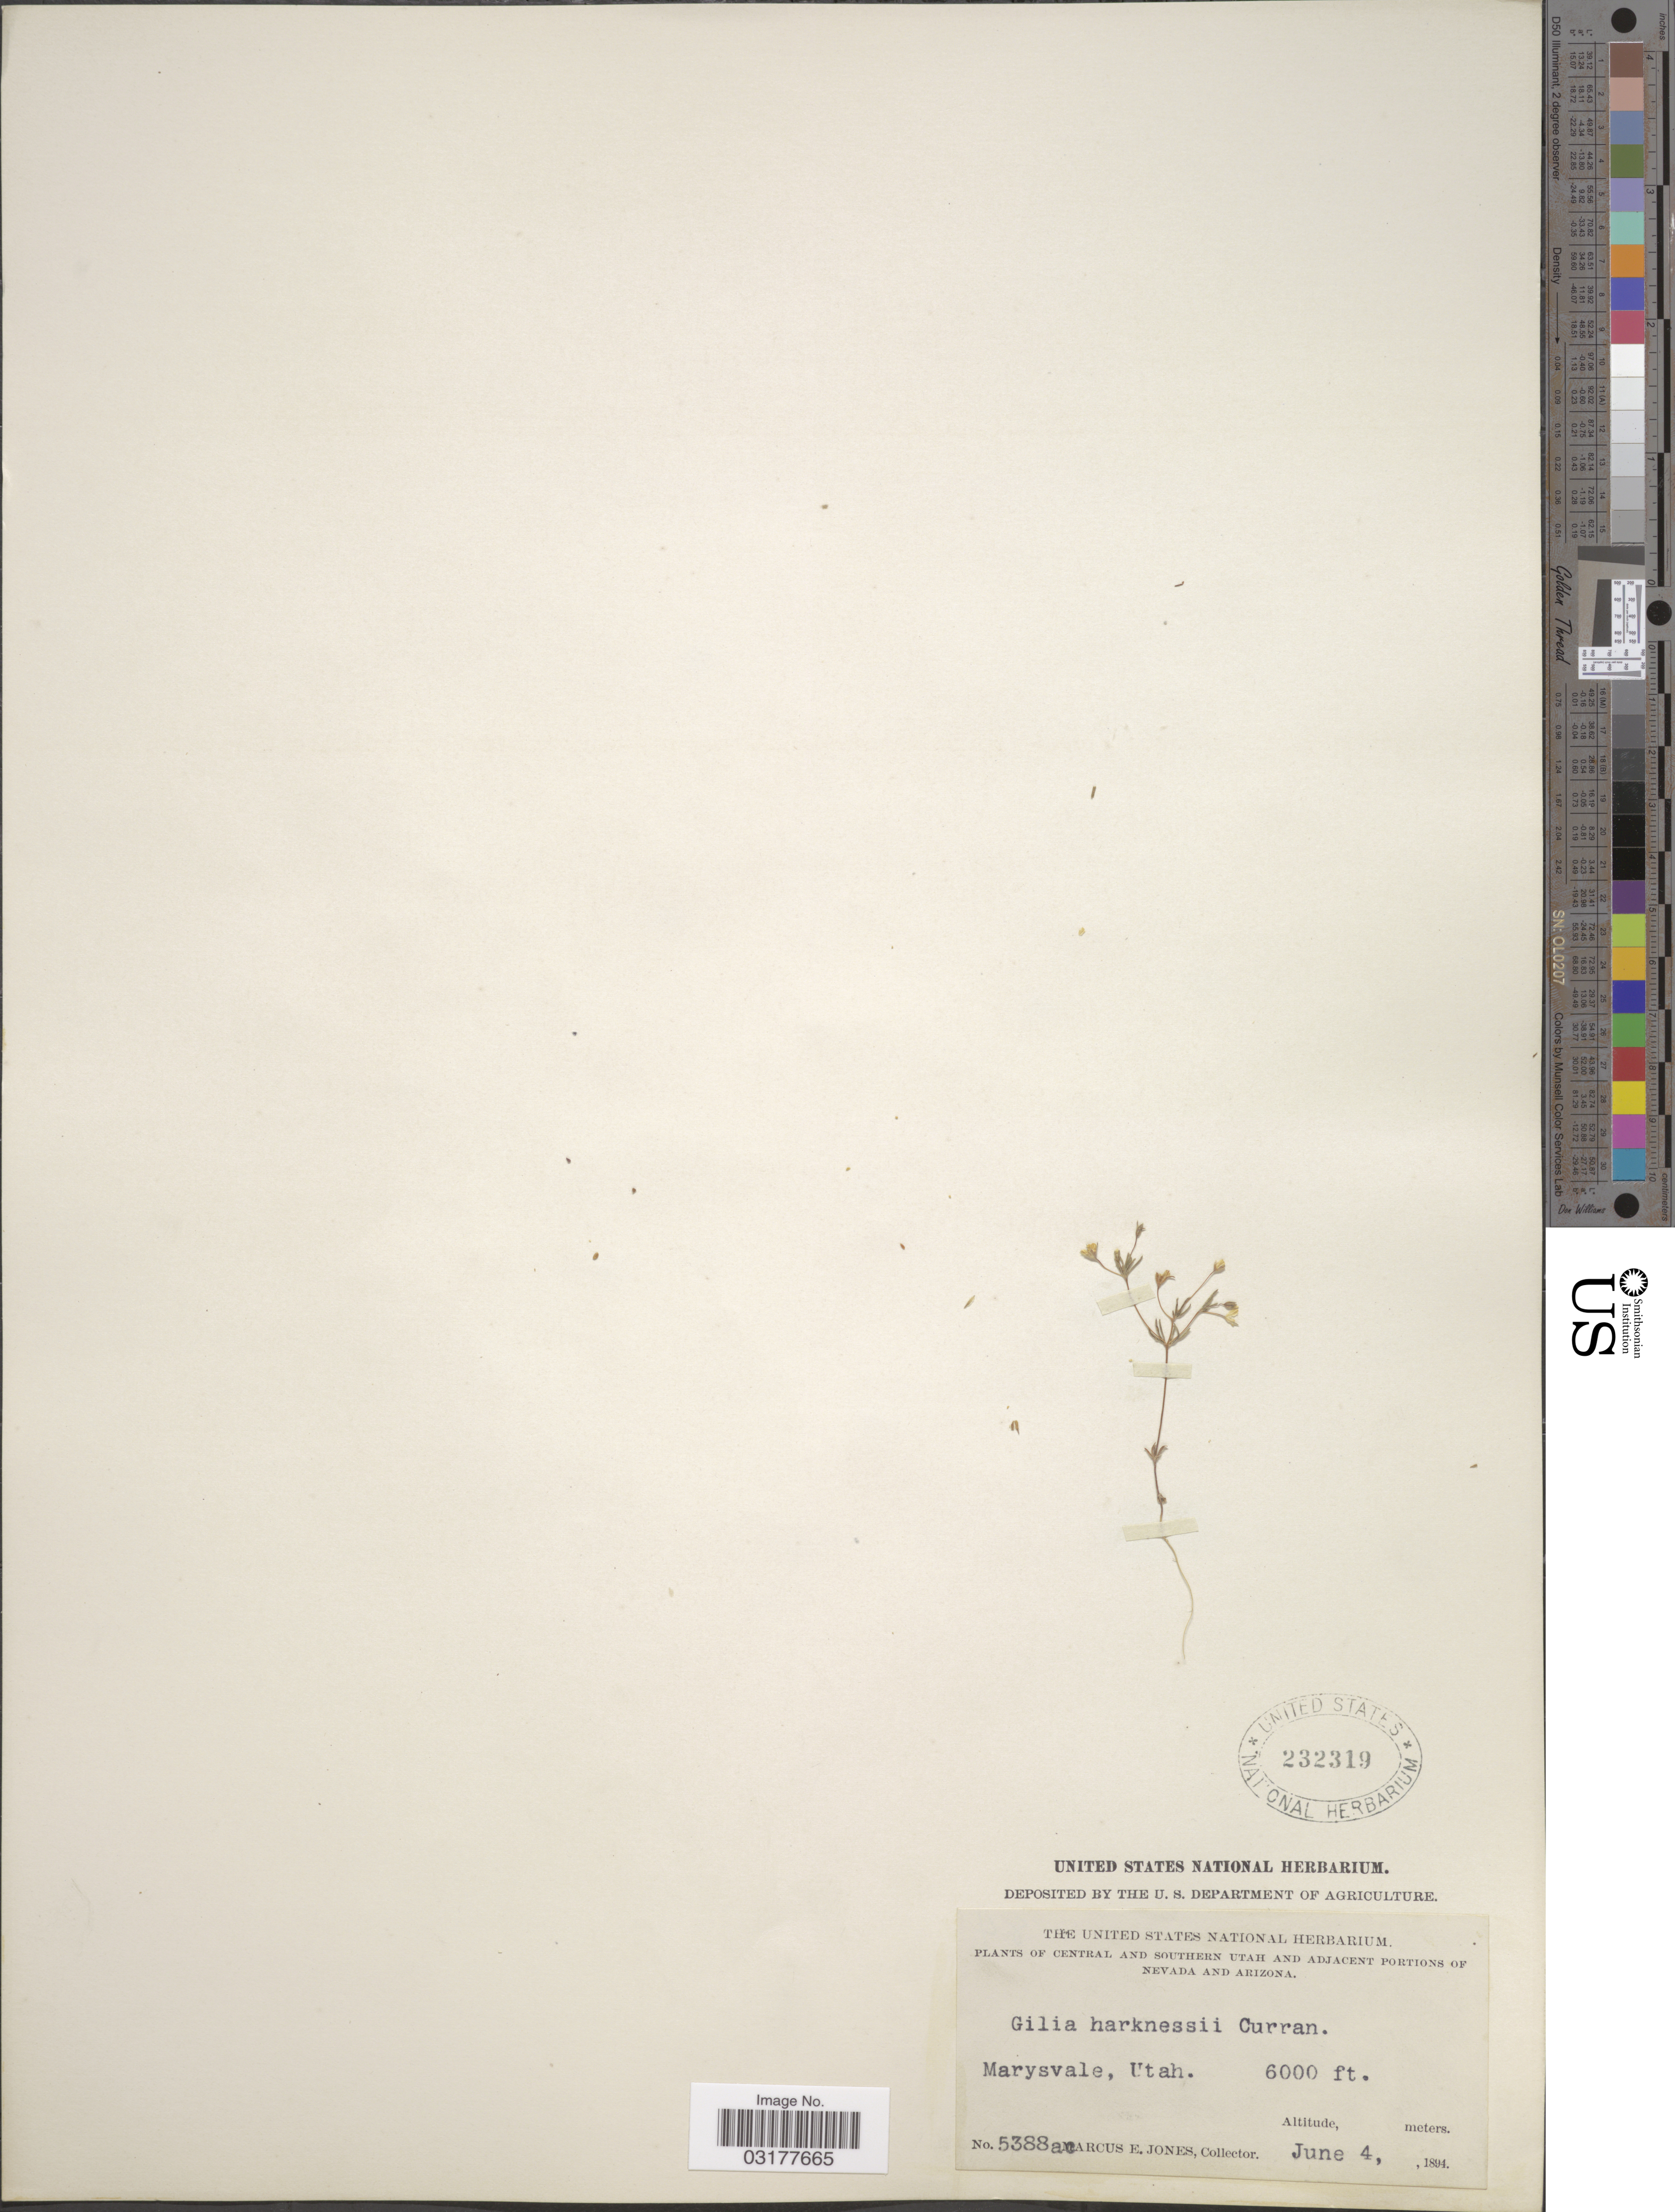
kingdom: Plantae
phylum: Tracheophyta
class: Magnoliopsida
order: Ericales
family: Polemoniaceae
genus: Leptosiphon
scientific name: Leptosiphon septentrionalis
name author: (H. Mason) J.M. Porter & L.A. Johnson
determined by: Strong, Mark T., (BOT), Smithsonian Institution - National Museum of Natural History (UNITED STATES)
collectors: M. E. Jones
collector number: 5388ac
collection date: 1894-06-04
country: United States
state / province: Utah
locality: Central and Southern Utah. Marysvale, Utah.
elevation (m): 1829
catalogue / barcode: US 232319